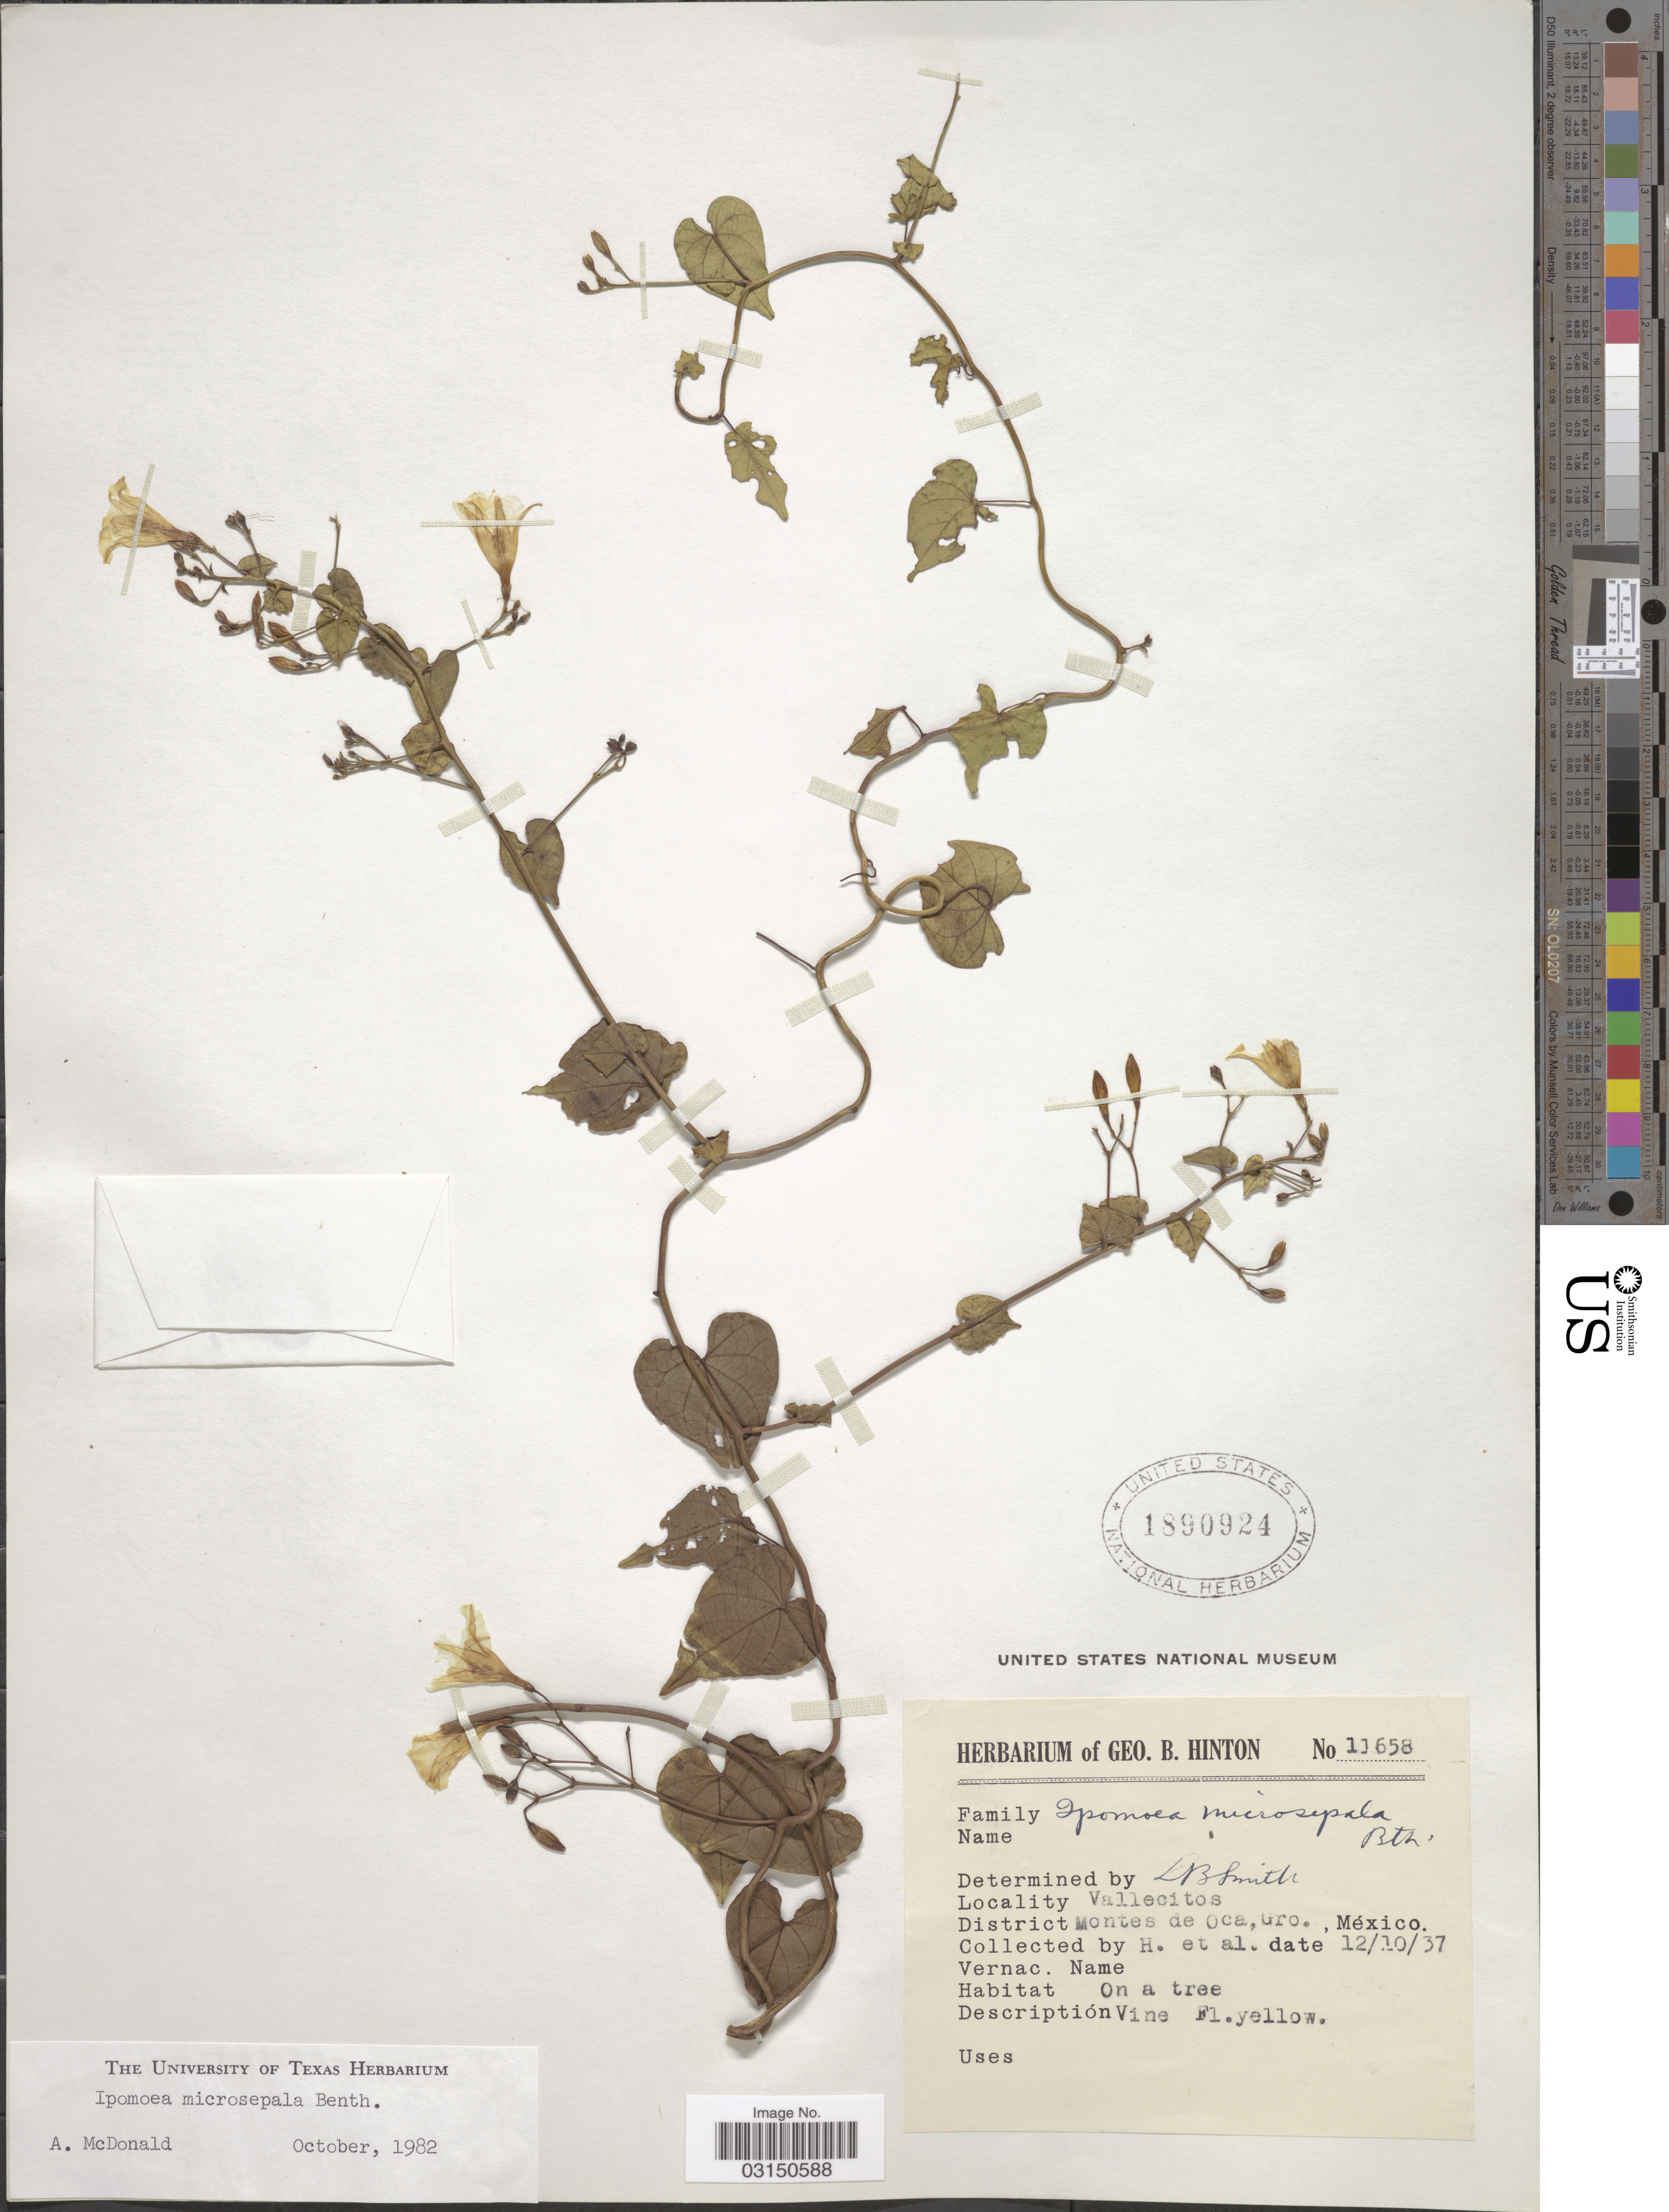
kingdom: Plantae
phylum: Tracheophyta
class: Magnoliopsida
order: Solanales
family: Convolvulaceae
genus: Ipomoea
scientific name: Ipomoea microsepala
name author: Benth.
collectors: G. B. Hinton & et al.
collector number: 11658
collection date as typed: Transcribed d/m/y: 12/10/37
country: Mexico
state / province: Guerrero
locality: Vallecitos. District Montes de Oca.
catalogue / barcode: US 1890924